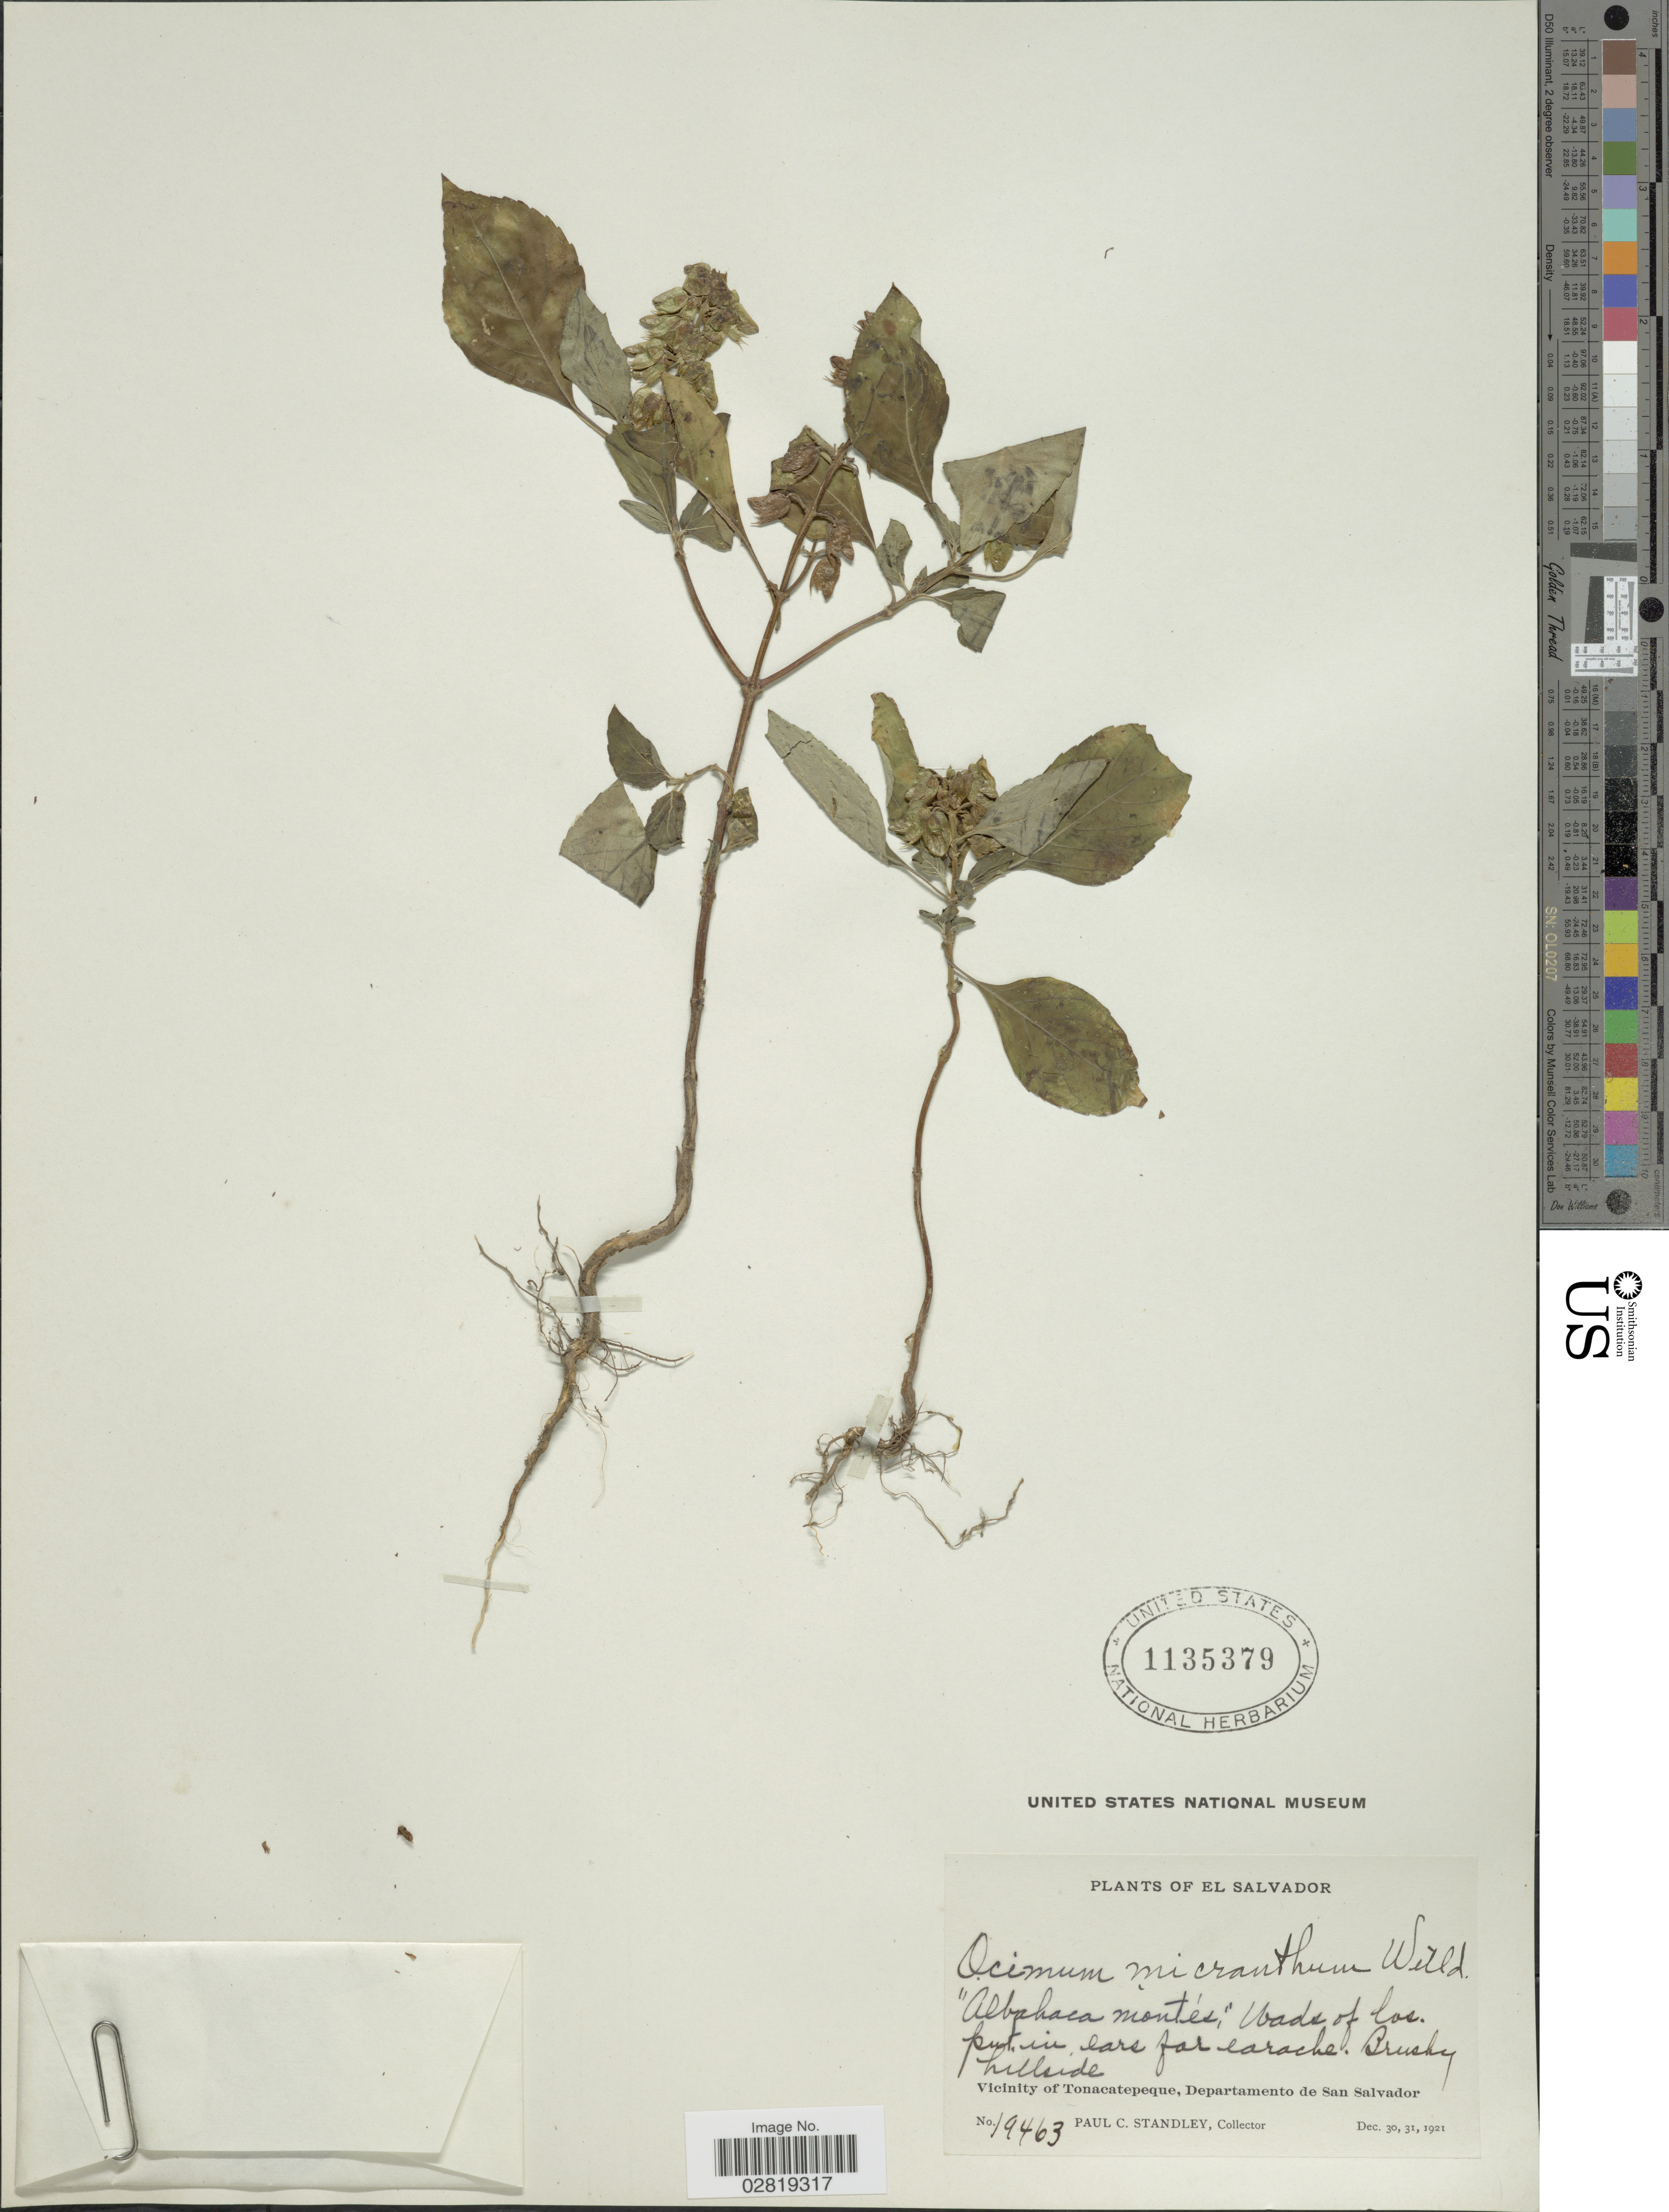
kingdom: Plantae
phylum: Tracheophyta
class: Magnoliopsida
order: Lamiales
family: Lamiaceae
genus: Ocimum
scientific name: Ocimum campechianum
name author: Mill.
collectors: P. C. Standley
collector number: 19463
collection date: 1921-12-30/1921-12-31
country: El Salvador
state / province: San Salvador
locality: Vicinity of Tonacatepeque, Departamento de San Salvador.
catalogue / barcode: US 1135379